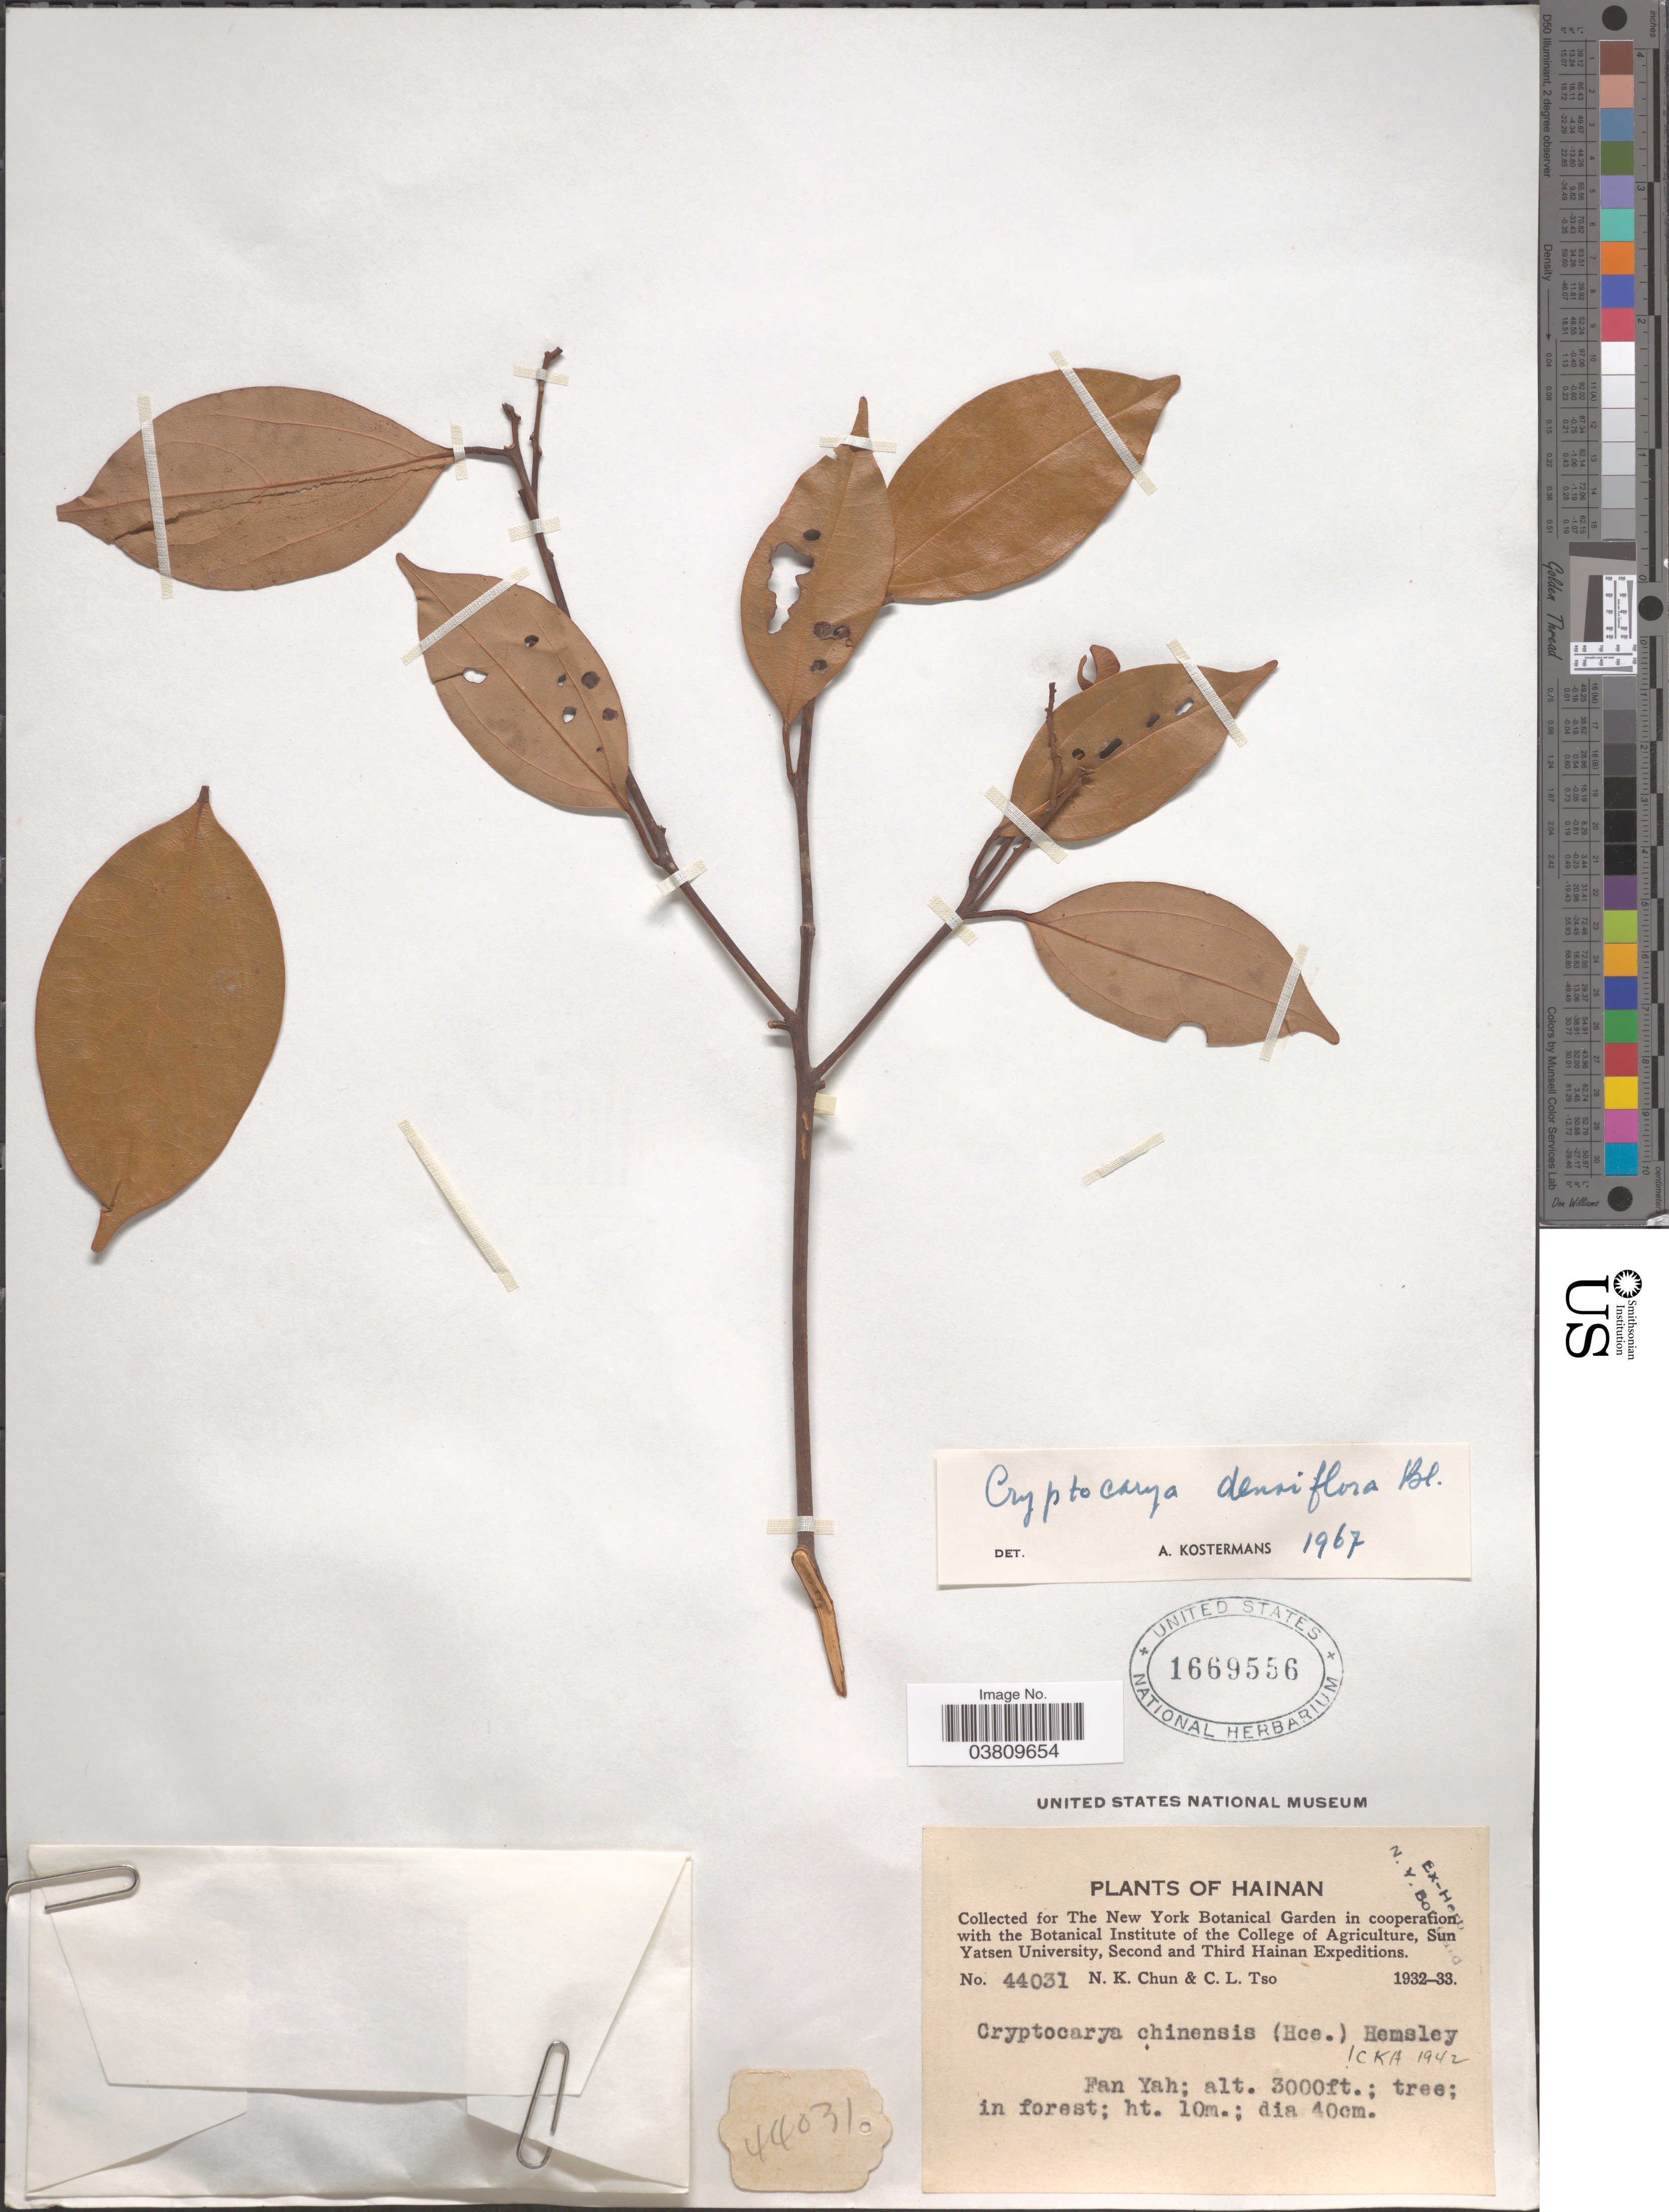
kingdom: Plantae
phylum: Tracheophyta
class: Magnoliopsida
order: Laurales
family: Lauraceae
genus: Cryptocarya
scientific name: Cryptocarya densiflora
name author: Blume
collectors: N. K. Chun & C. Tso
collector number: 44031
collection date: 1932/1933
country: China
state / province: Hainan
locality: Fan Yah.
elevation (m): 914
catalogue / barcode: US 1669556